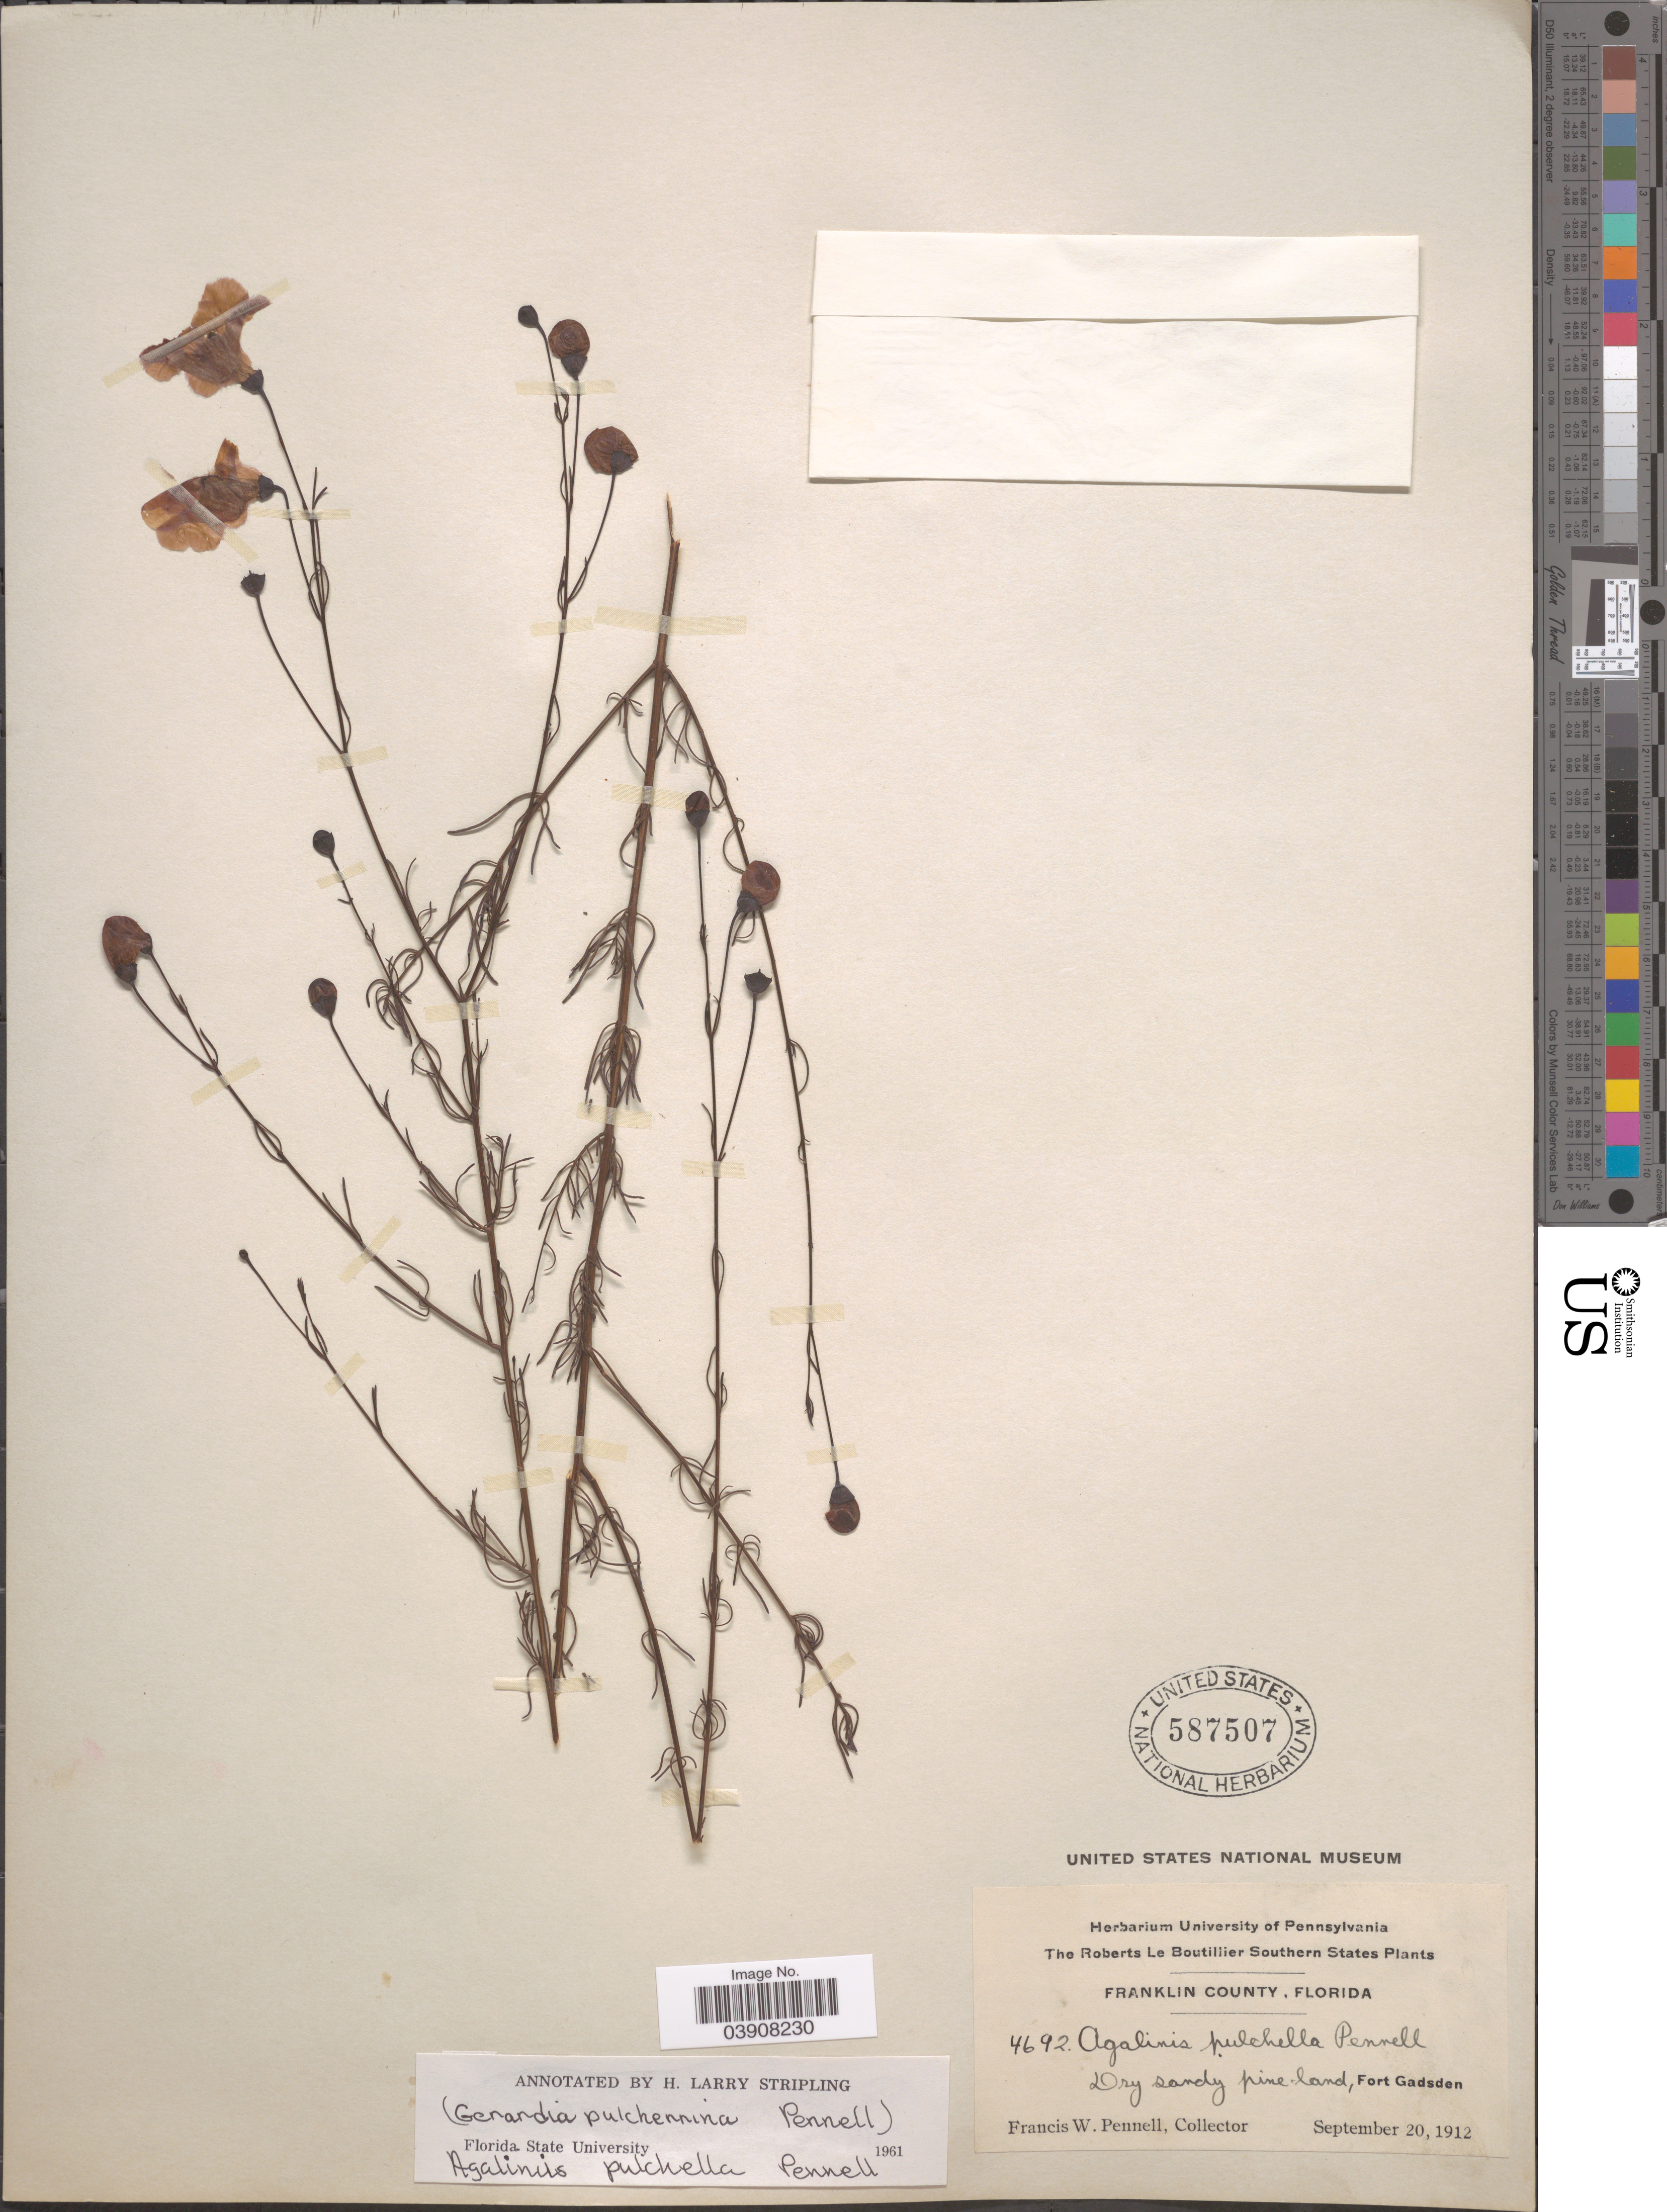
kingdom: Plantae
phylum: Tracheophyta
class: Magnoliopsida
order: Lamiales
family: Orobanchaceae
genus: Agalinis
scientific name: Agalinis pulchella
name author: Pennell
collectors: F. W. Pennell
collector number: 4692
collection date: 1912-09-20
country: United States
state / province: Florida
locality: Southern States. Franklin County. Dry sandy pine-land, Fort Gadsden.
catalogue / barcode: US 587507